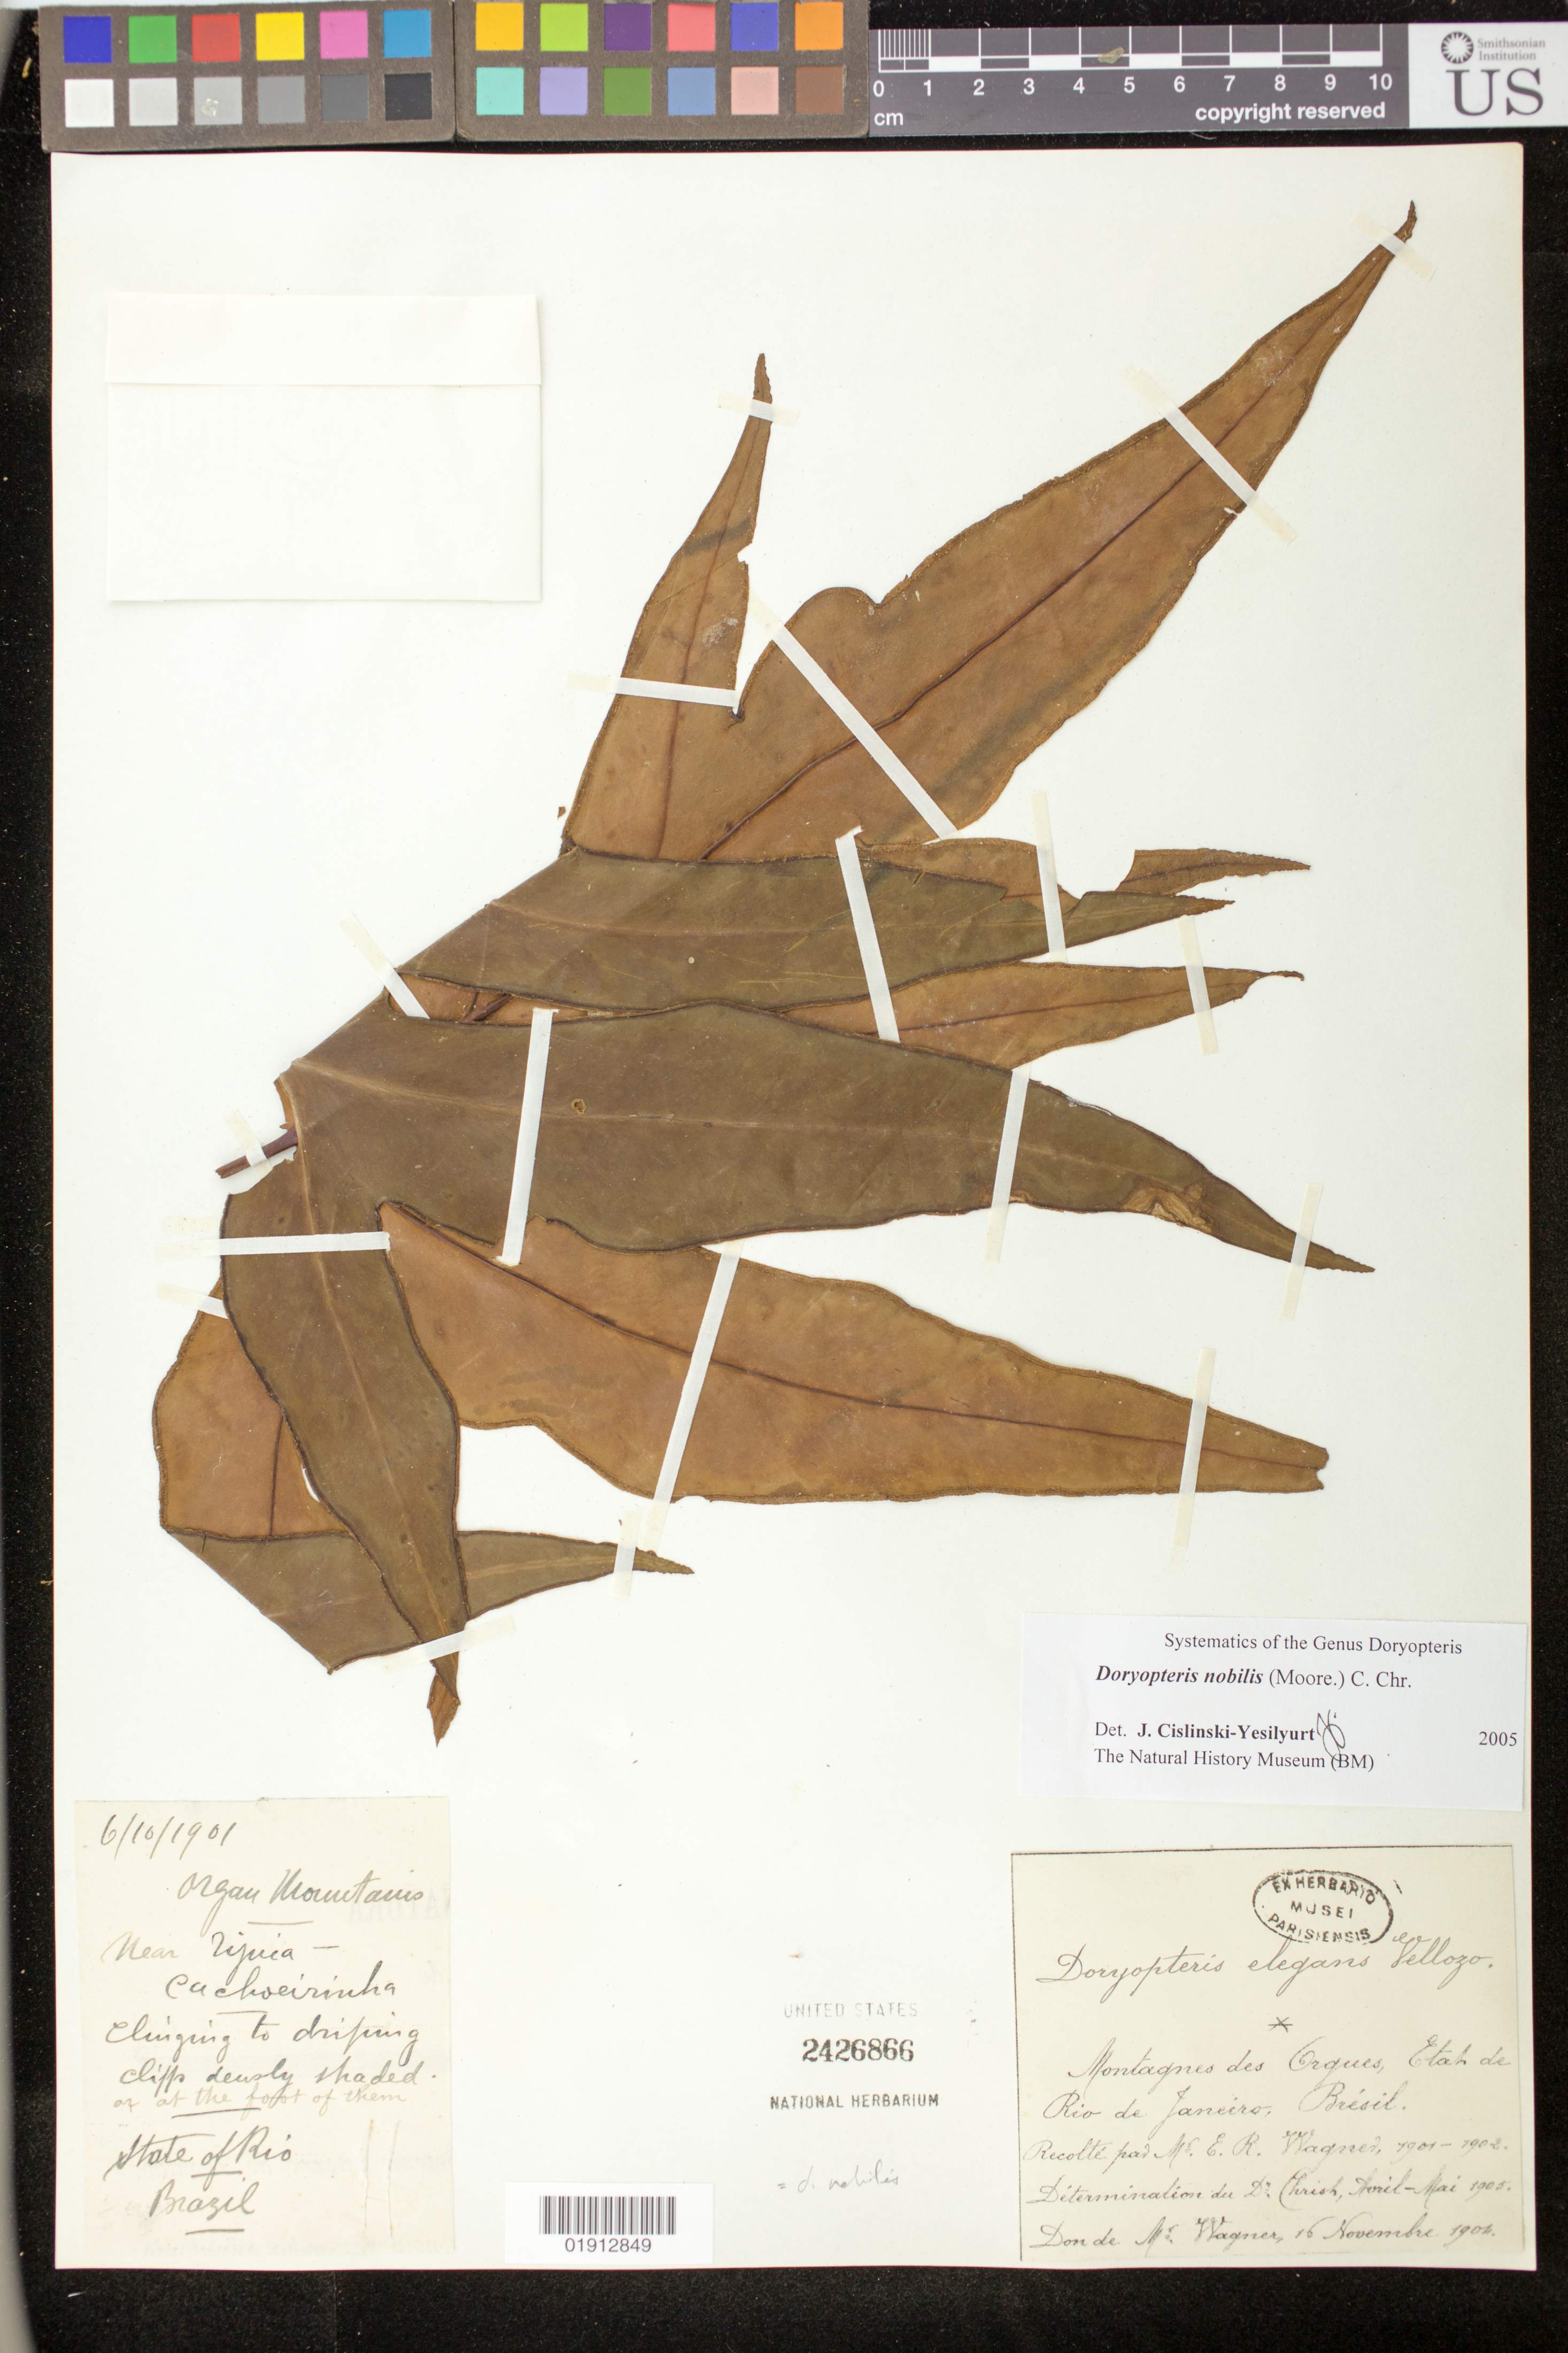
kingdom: Plantae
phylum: Tracheophyta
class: Polypodiopsida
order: Polypodiales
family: Pteridaceae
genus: Doryopteris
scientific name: Doryopteris nobilis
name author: (T. Moore) C. Chr.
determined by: Yesilyurt, J. C.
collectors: E. Wagner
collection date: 1901-10-06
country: Brazil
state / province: Rio de Janeiro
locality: Montagnes des Orgues, Etah de Rio de Janeiro, Brésil; Near Tijuca - Cachoeirinha.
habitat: Clinging to drifting cliffs densely shaded or at the foot of them.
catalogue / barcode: US 2426866